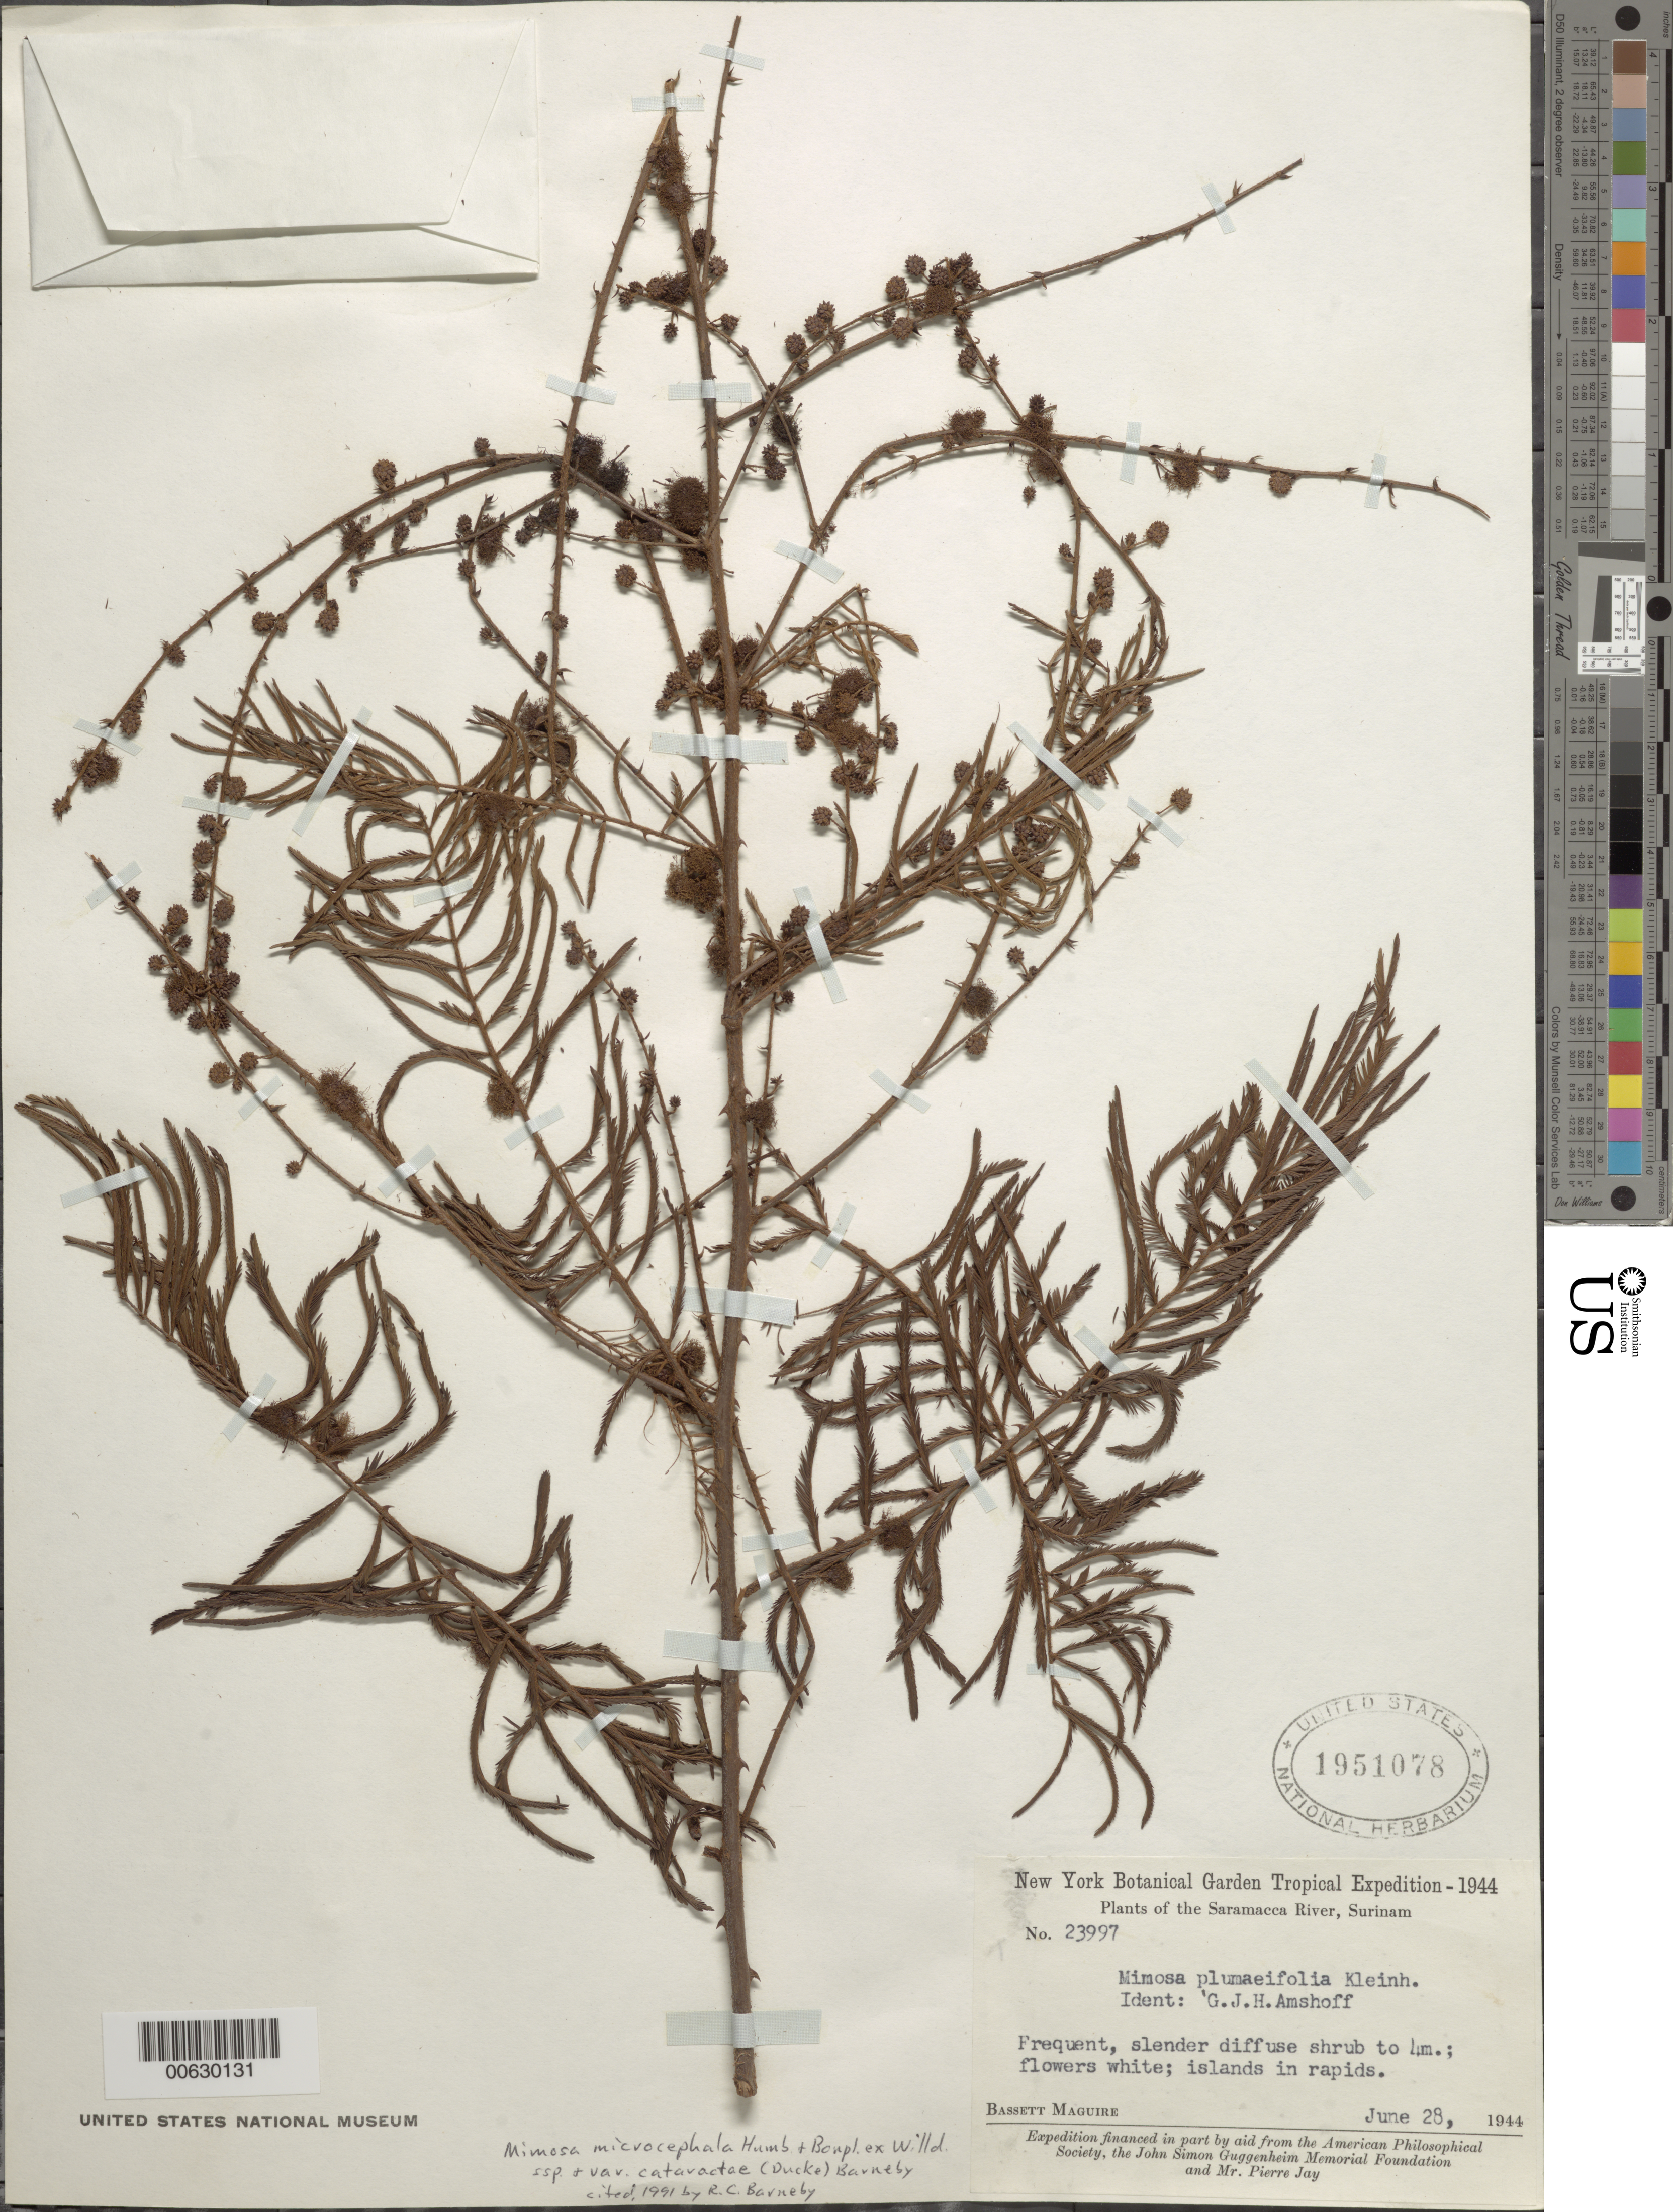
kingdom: Plantae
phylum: Tracheophyta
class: Magnoliopsida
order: Fabales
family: Fabaceae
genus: Mimosa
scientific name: Mimosa microcephala var. cataractae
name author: (Ducke) Barneby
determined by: Barneby, Rupert C., (NY)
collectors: B. Maguire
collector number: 23997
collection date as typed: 28-Jun-44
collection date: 1944-06-28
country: Suriname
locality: Saramacca River, 10 mi. N of Posoegronoe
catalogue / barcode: US 1951078